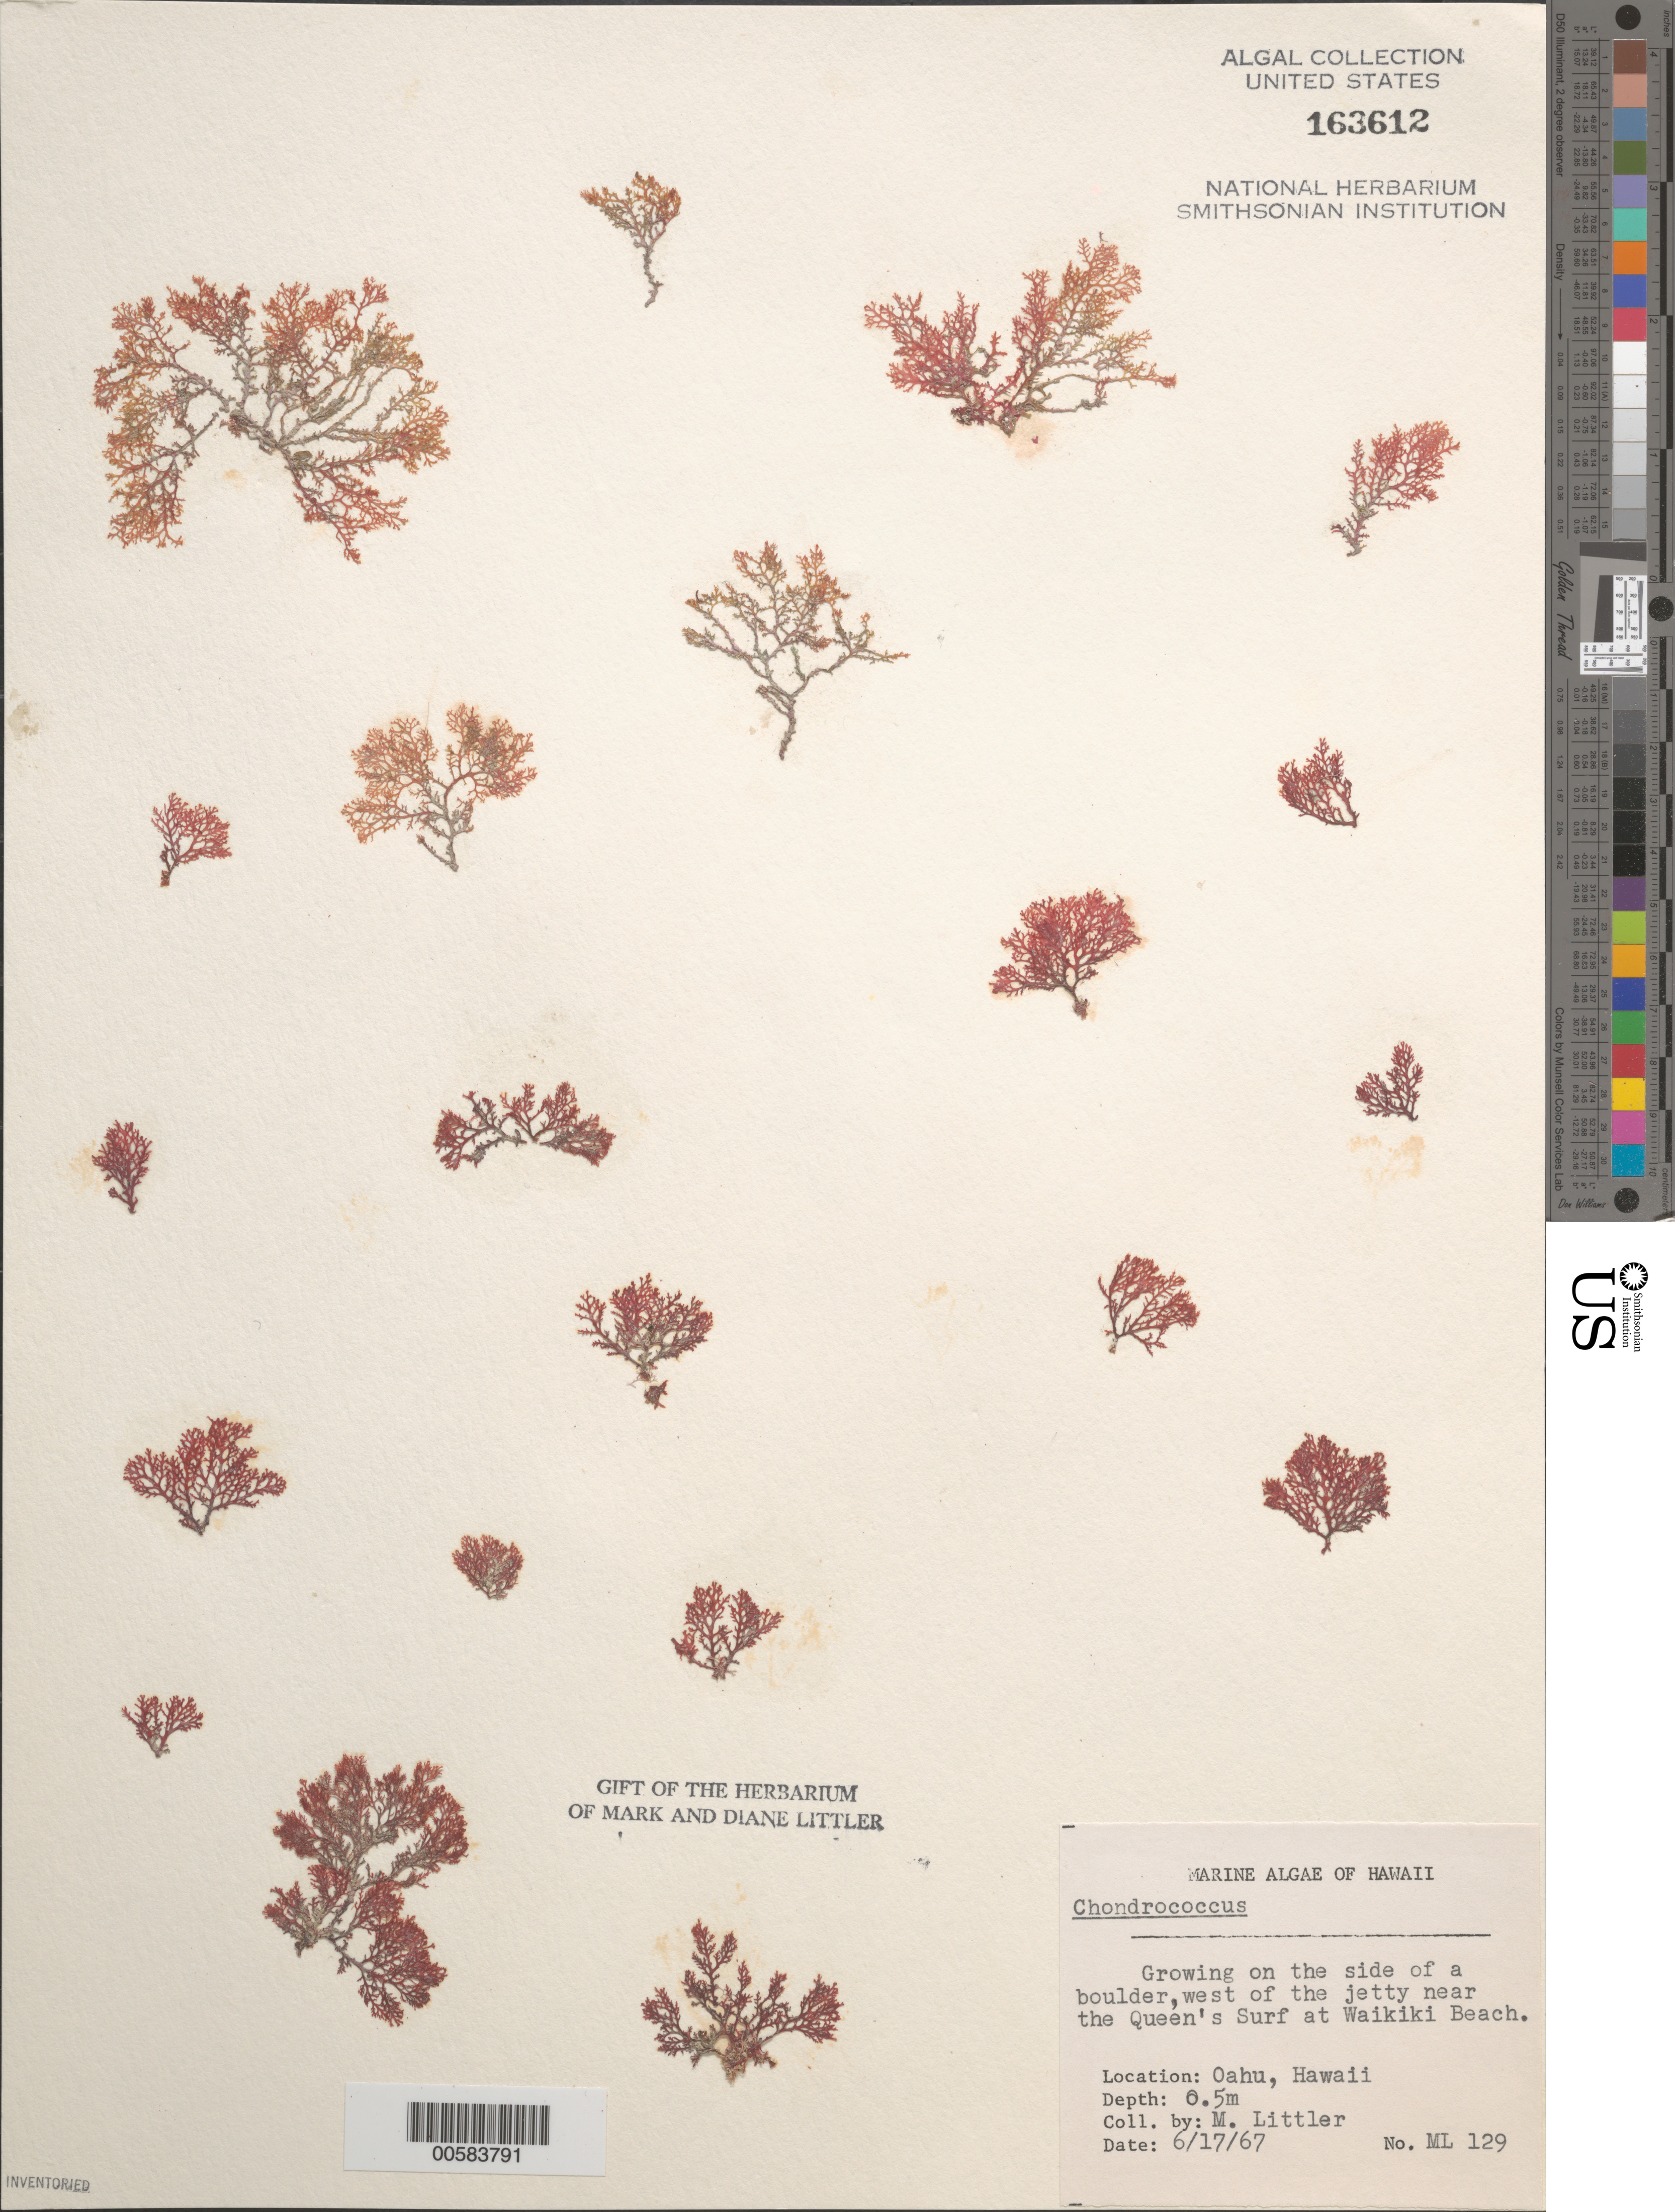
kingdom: Plantae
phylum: Rhodophyta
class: Florideophyceae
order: Gigartinales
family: Rhizophyllidaceae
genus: Chondrococcus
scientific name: Chondrococcus sp.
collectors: M. M. Littler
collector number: ML 129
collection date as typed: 17 Jun 1967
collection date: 1967-06-17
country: United States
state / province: Hawaii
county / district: Honolulu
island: Oahu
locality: Waikiki Beach near Queen's Surf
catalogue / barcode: US 163612